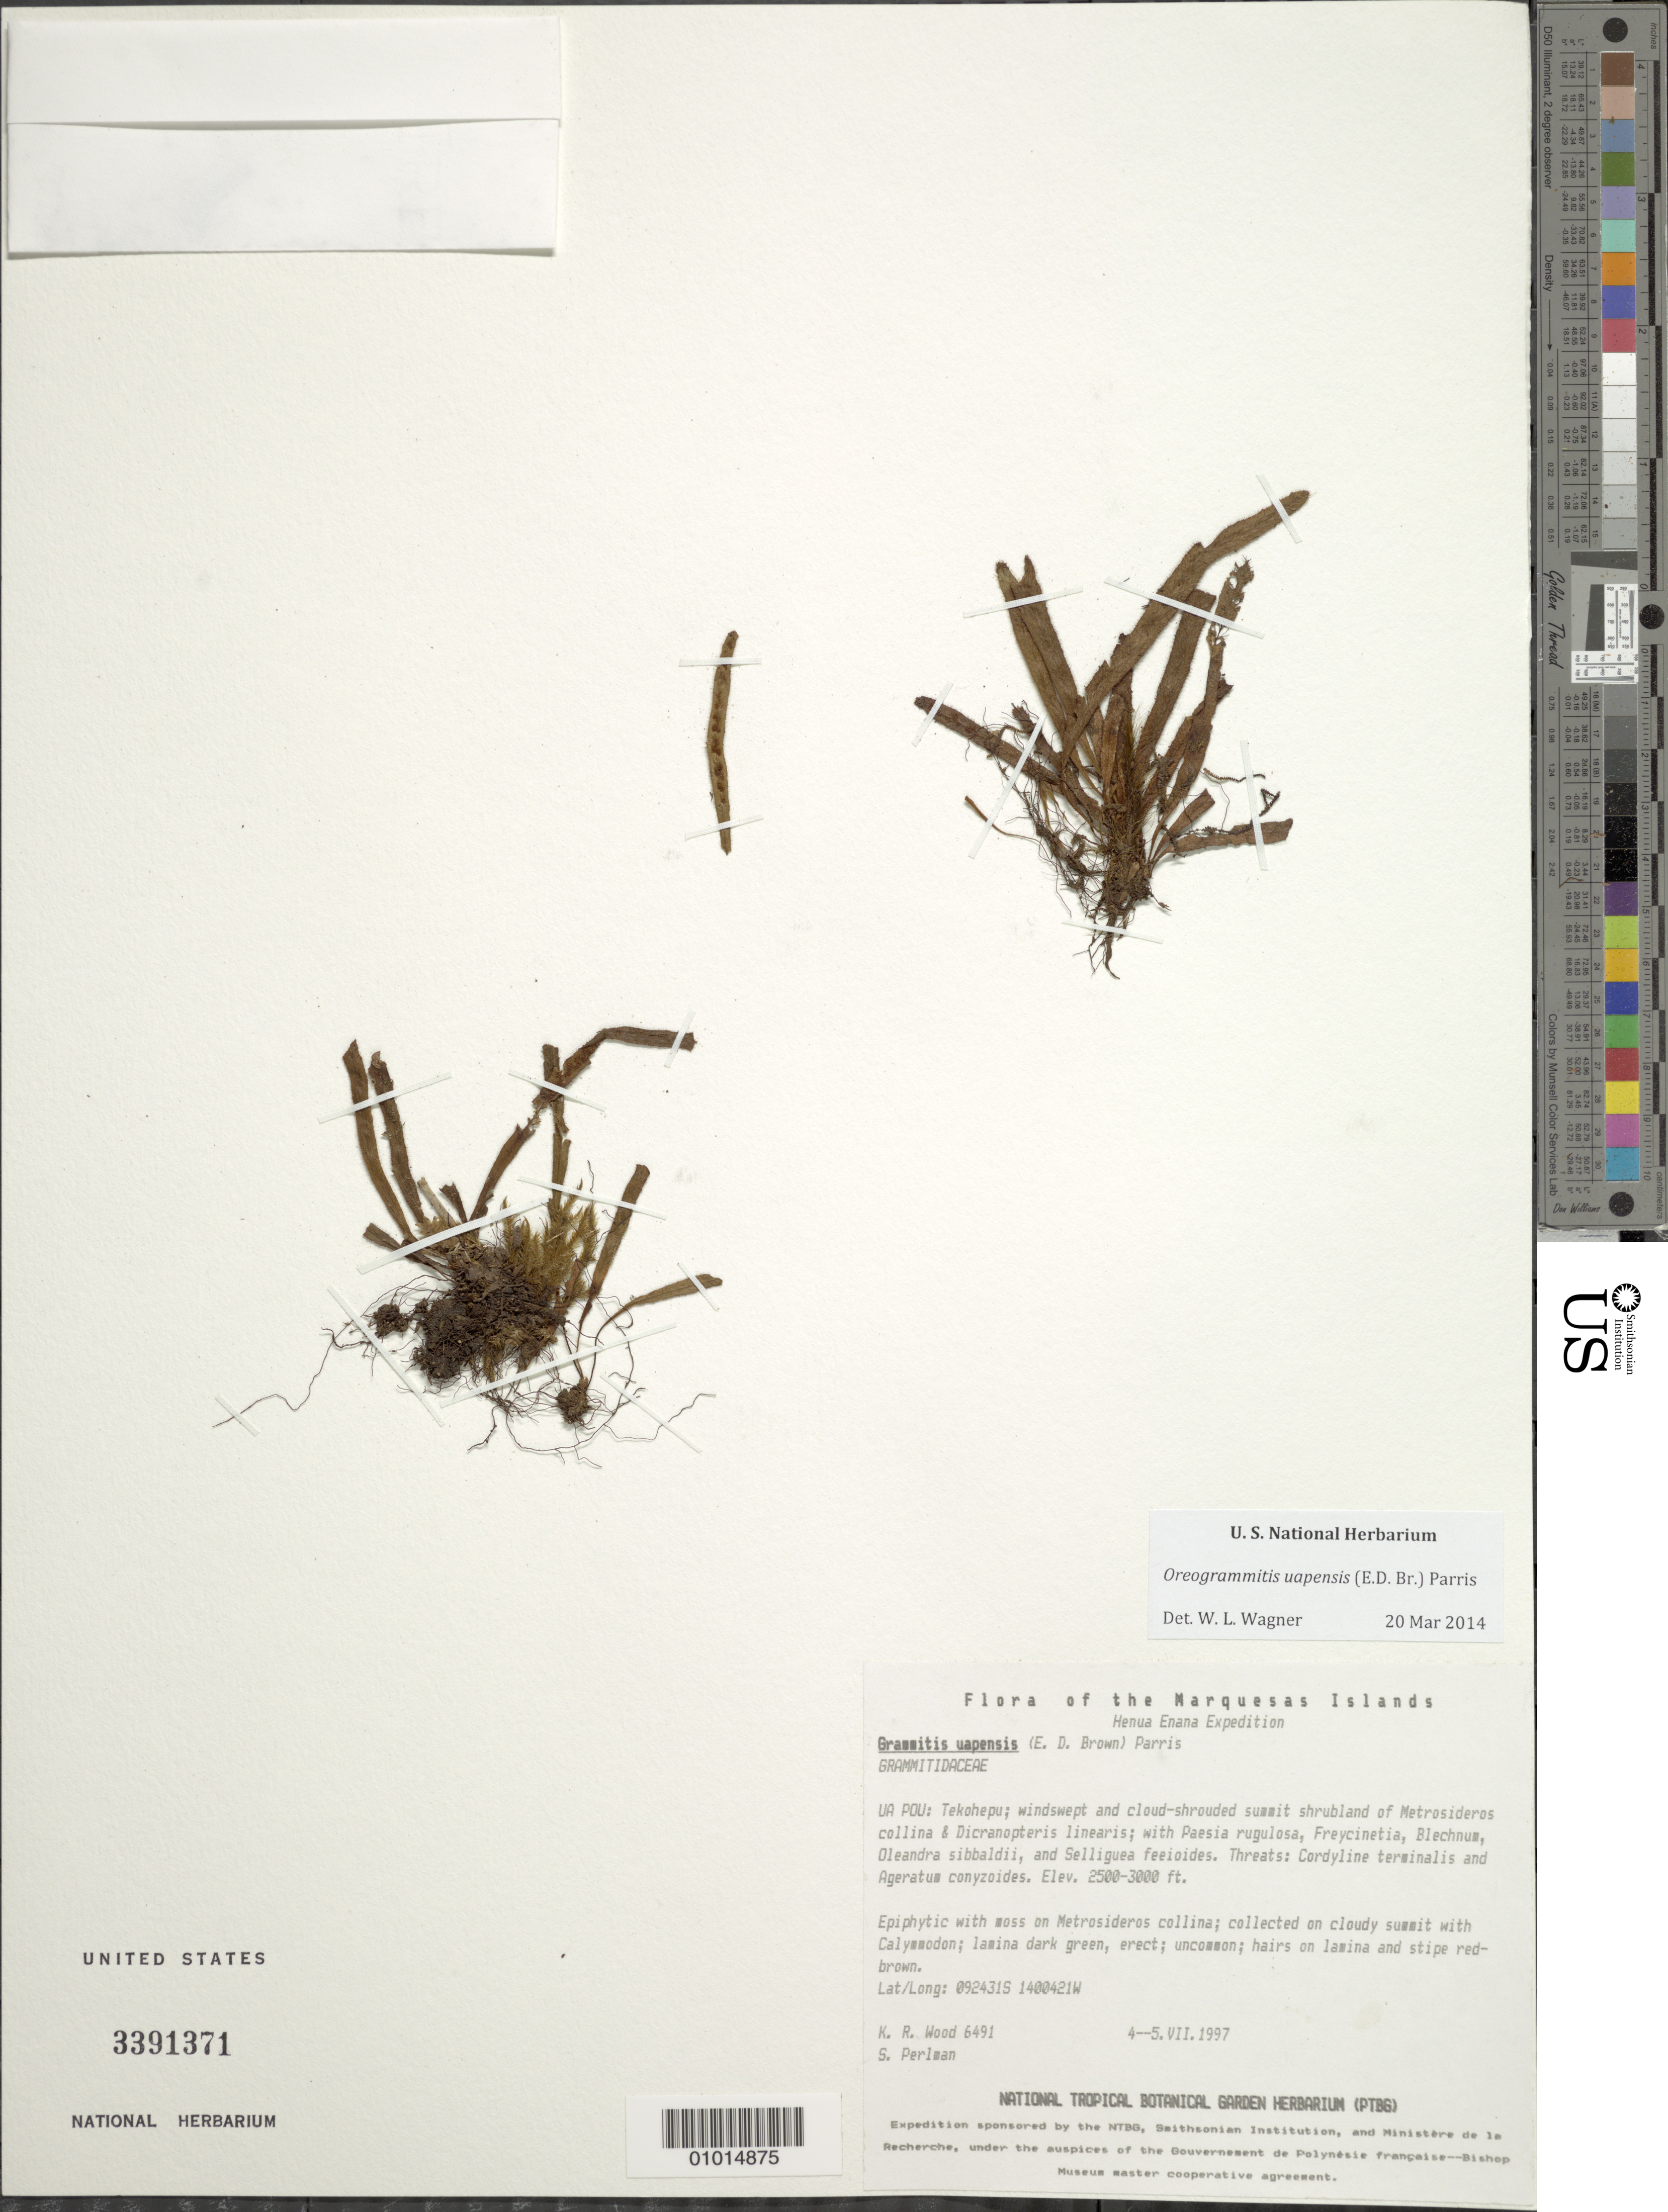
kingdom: Plantae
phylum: Tracheophyta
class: Polypodiopsida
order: Polypodiales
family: Polypodiaceae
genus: Oreogrammitis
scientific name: Oreogrammitis uapensis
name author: (E.D. Br.) Parris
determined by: Lorence, David H., (PTBG), National Tropical Botanical Garden (UNITED STATES)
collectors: K. R. Wood & S. P. Perlman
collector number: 6491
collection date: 1997-07-04/1997-07-05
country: French Polynesia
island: Ua Pou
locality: Tekohepo, summit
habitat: Shrubland of Metrosideros collina-Dicranopteris linearis; windswept and cloud shrouded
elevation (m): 762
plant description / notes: Cordyline terminalis, Ageratum conyzoides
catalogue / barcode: US 3391371